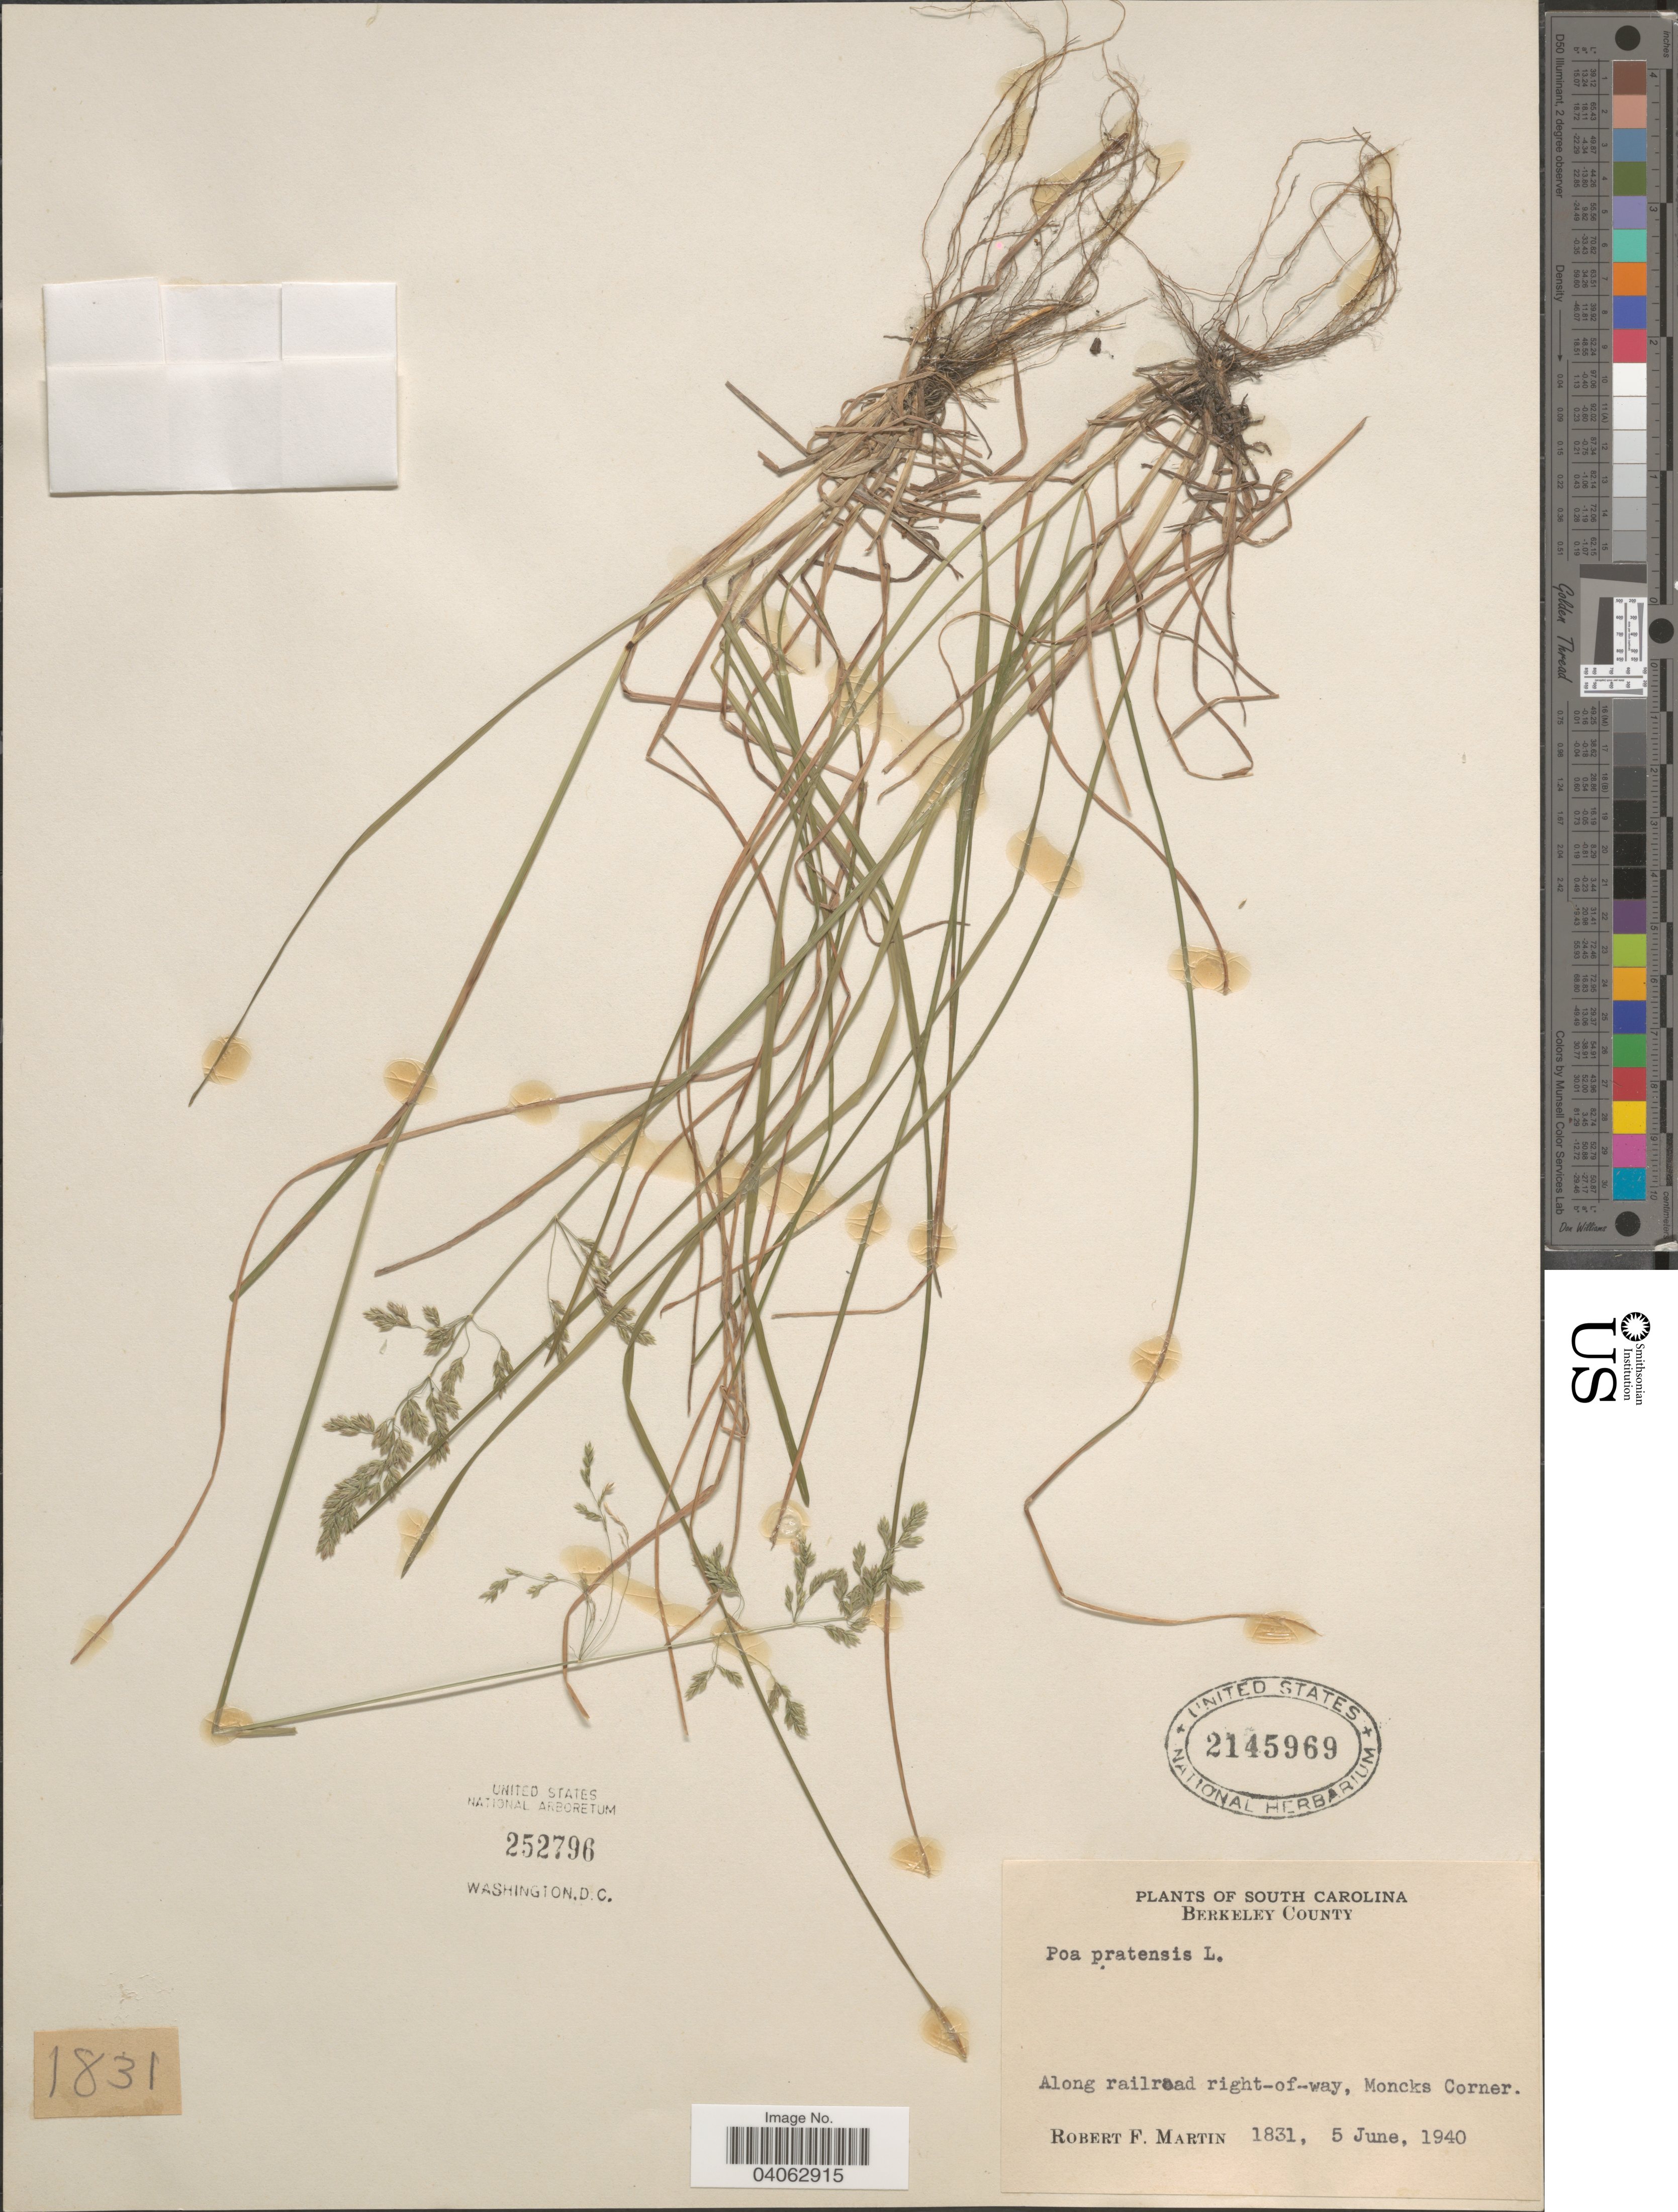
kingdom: Plantae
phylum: Tracheophyta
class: Liliopsida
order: Poales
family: Poaceae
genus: Poa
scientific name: Poa pratensis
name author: L.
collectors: R. F. Martin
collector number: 1831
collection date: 1940-06-05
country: United States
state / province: South Carolina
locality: Berkeley County. Along railroad right-of-way, Moncks Corner.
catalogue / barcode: US 2145969